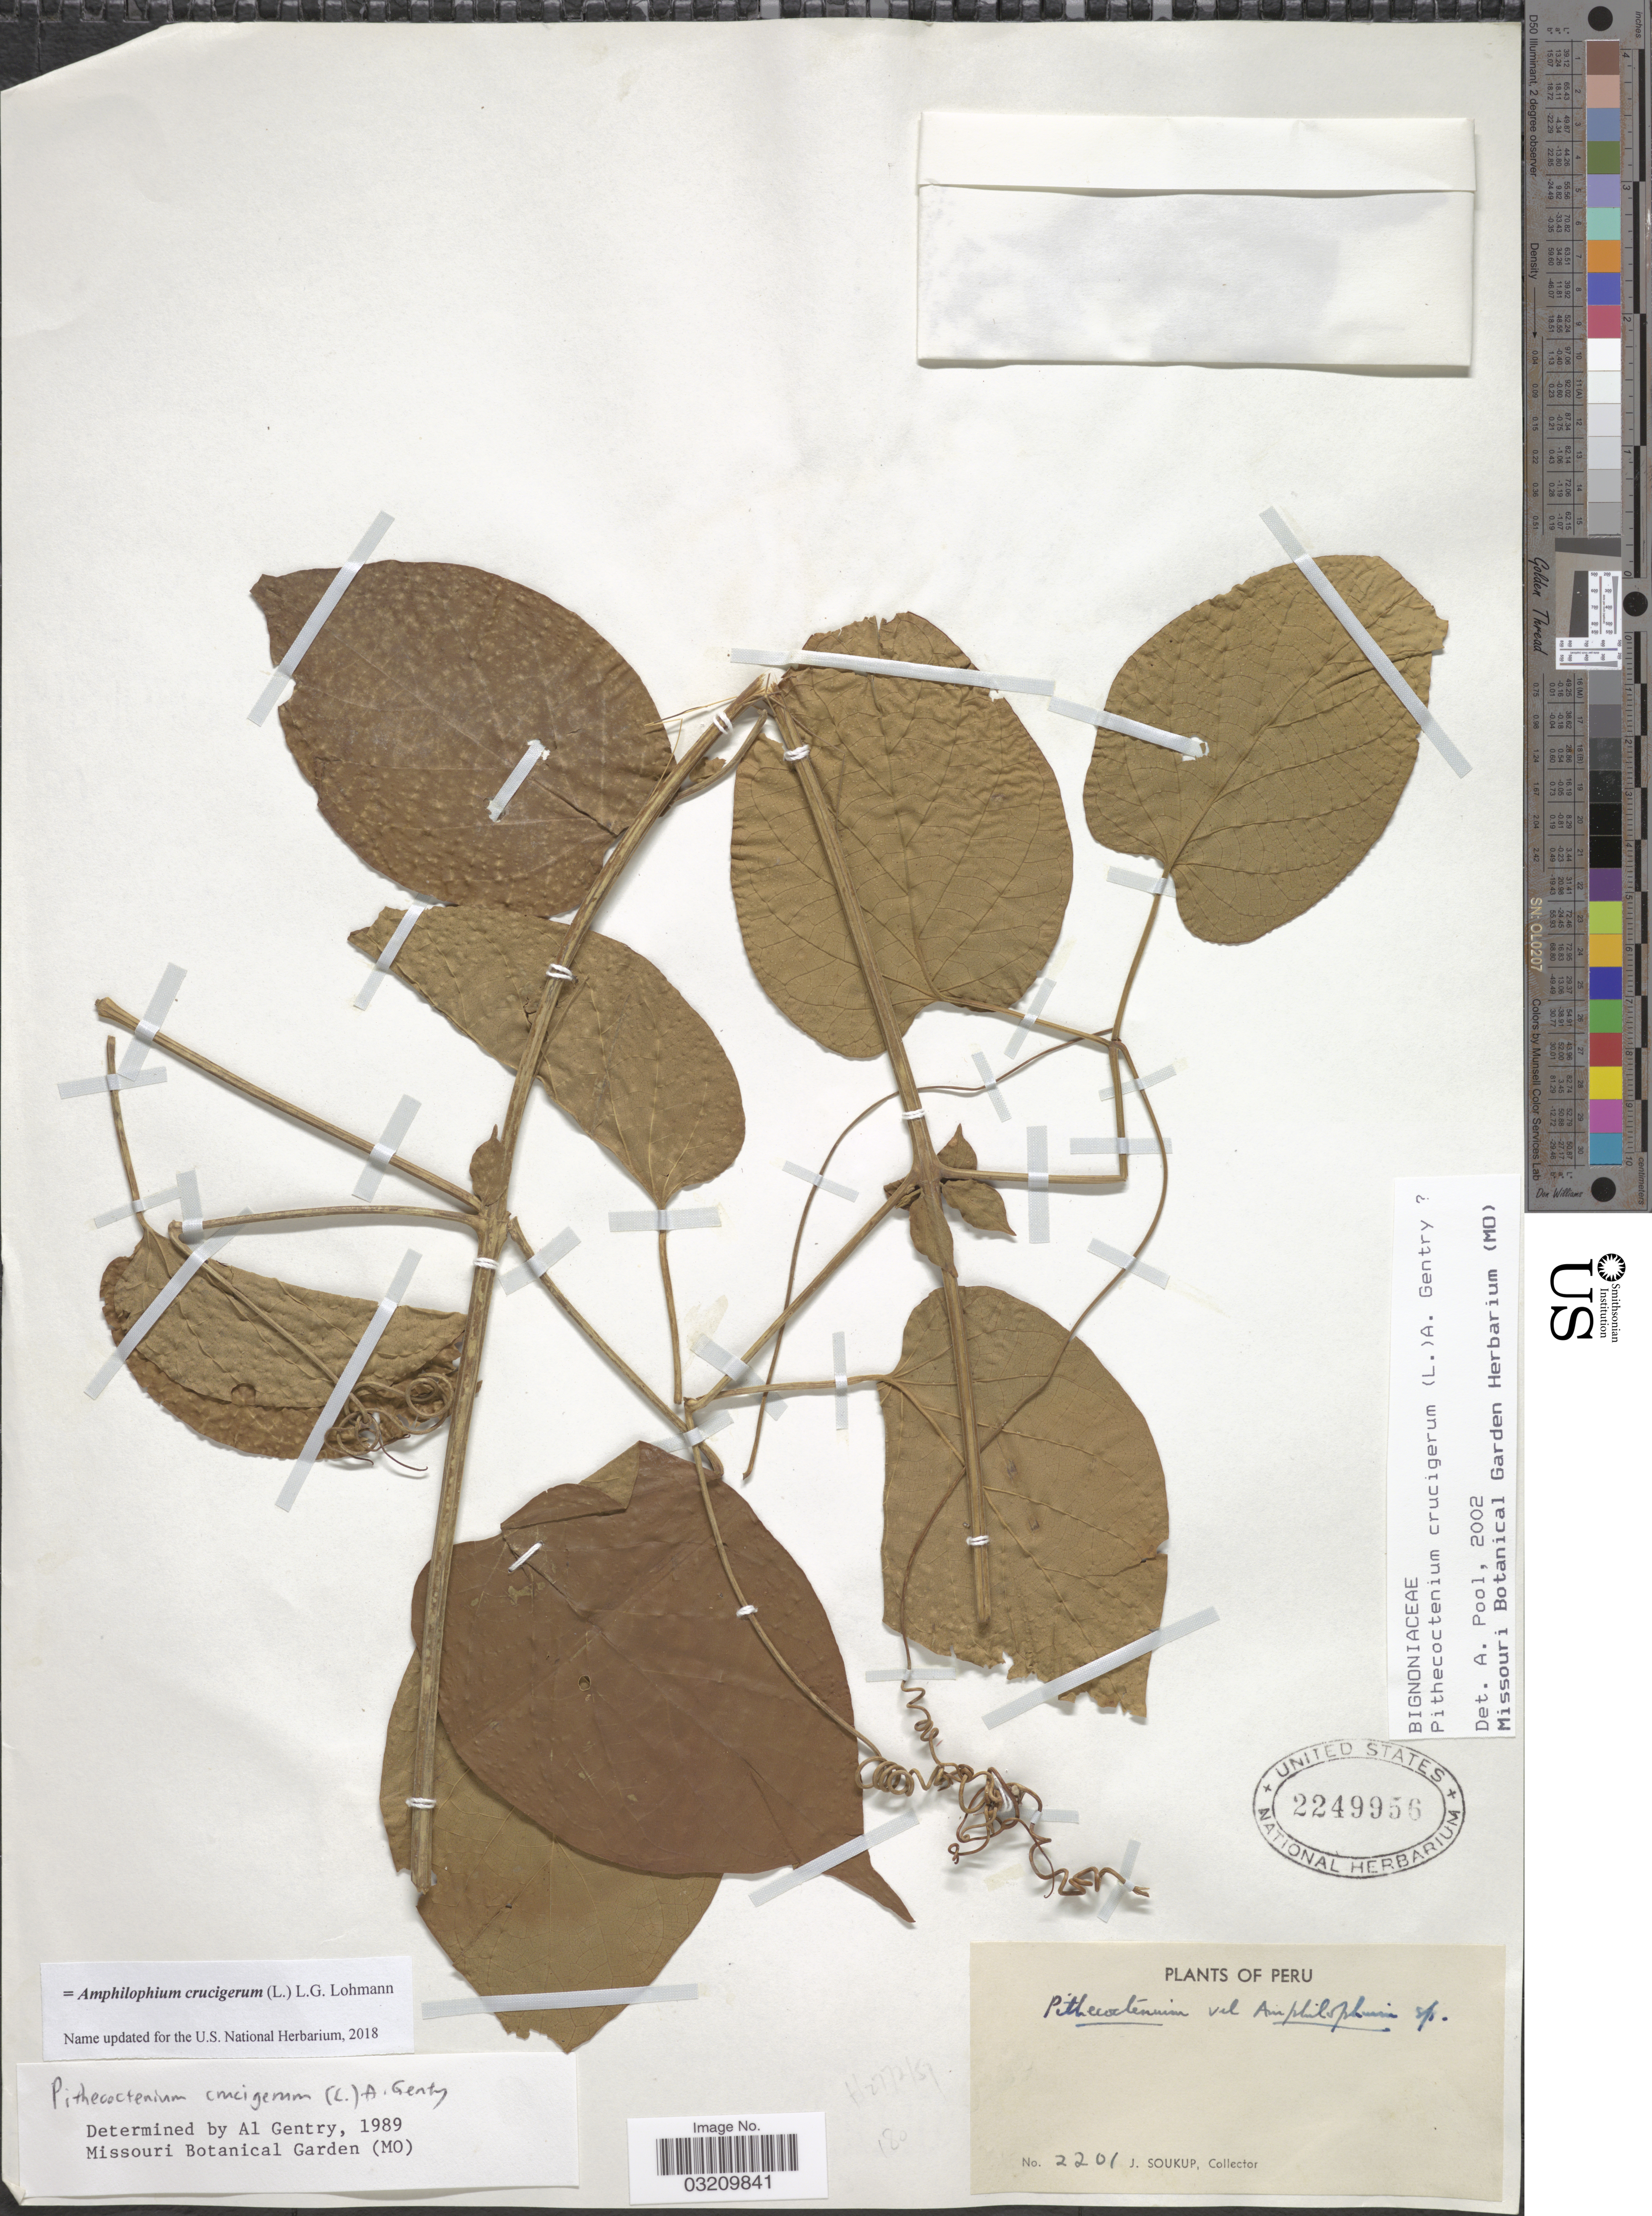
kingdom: Plantae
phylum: Tracheophyta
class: Magnoliopsida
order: Lamiales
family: Bignoniaceae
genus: Amphilophium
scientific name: Amphilophium crucigerum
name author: (L.) L.G. Lohmann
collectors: J. Soukup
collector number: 2201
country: Peru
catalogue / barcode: US 2249956